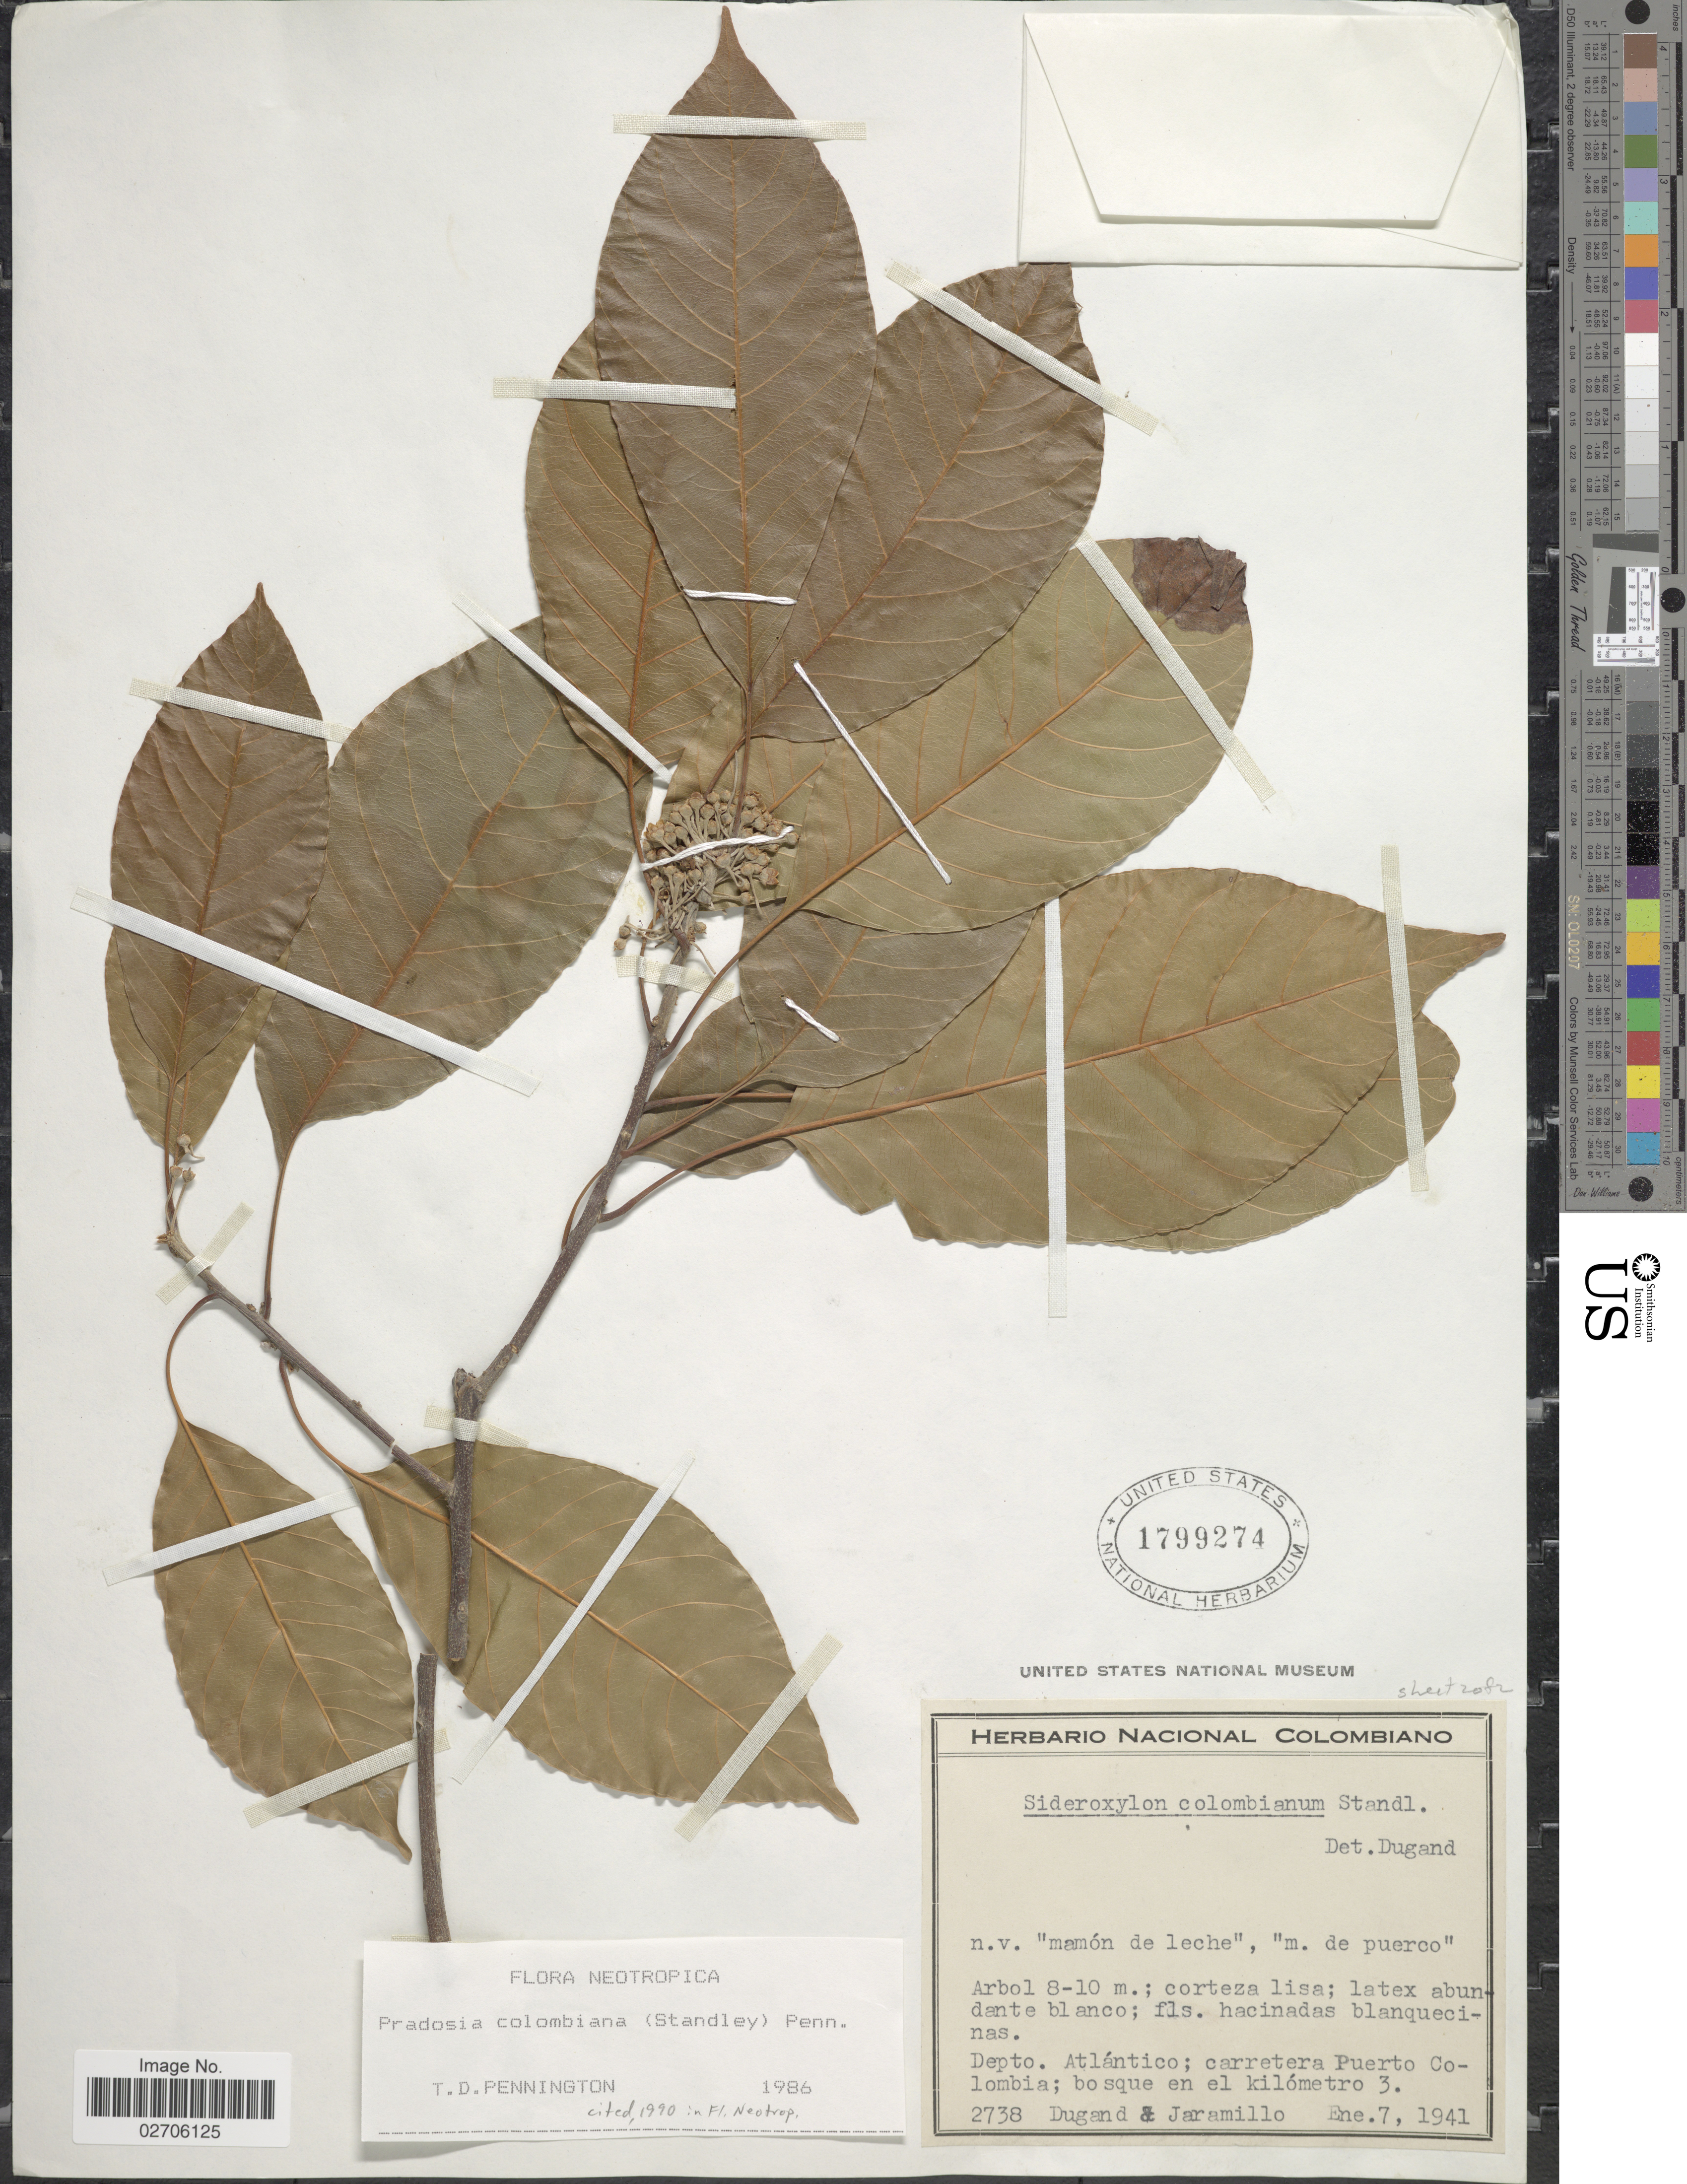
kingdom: Plantae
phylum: Tracheophyta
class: Magnoliopsida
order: Ericales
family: Sapotaceae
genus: Pradosia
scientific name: Pradosia colombiana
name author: (Standl.) T.D. Penn. ex T.J. Ayers & Boufford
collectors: Dugand, -- & Jaramillo, --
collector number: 2738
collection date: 1941-01-07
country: Colombia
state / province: Atlántico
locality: Dept. Atlántico; carretera Puerto Colombia; bosque en el kilómetro 3.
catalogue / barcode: US 1799274